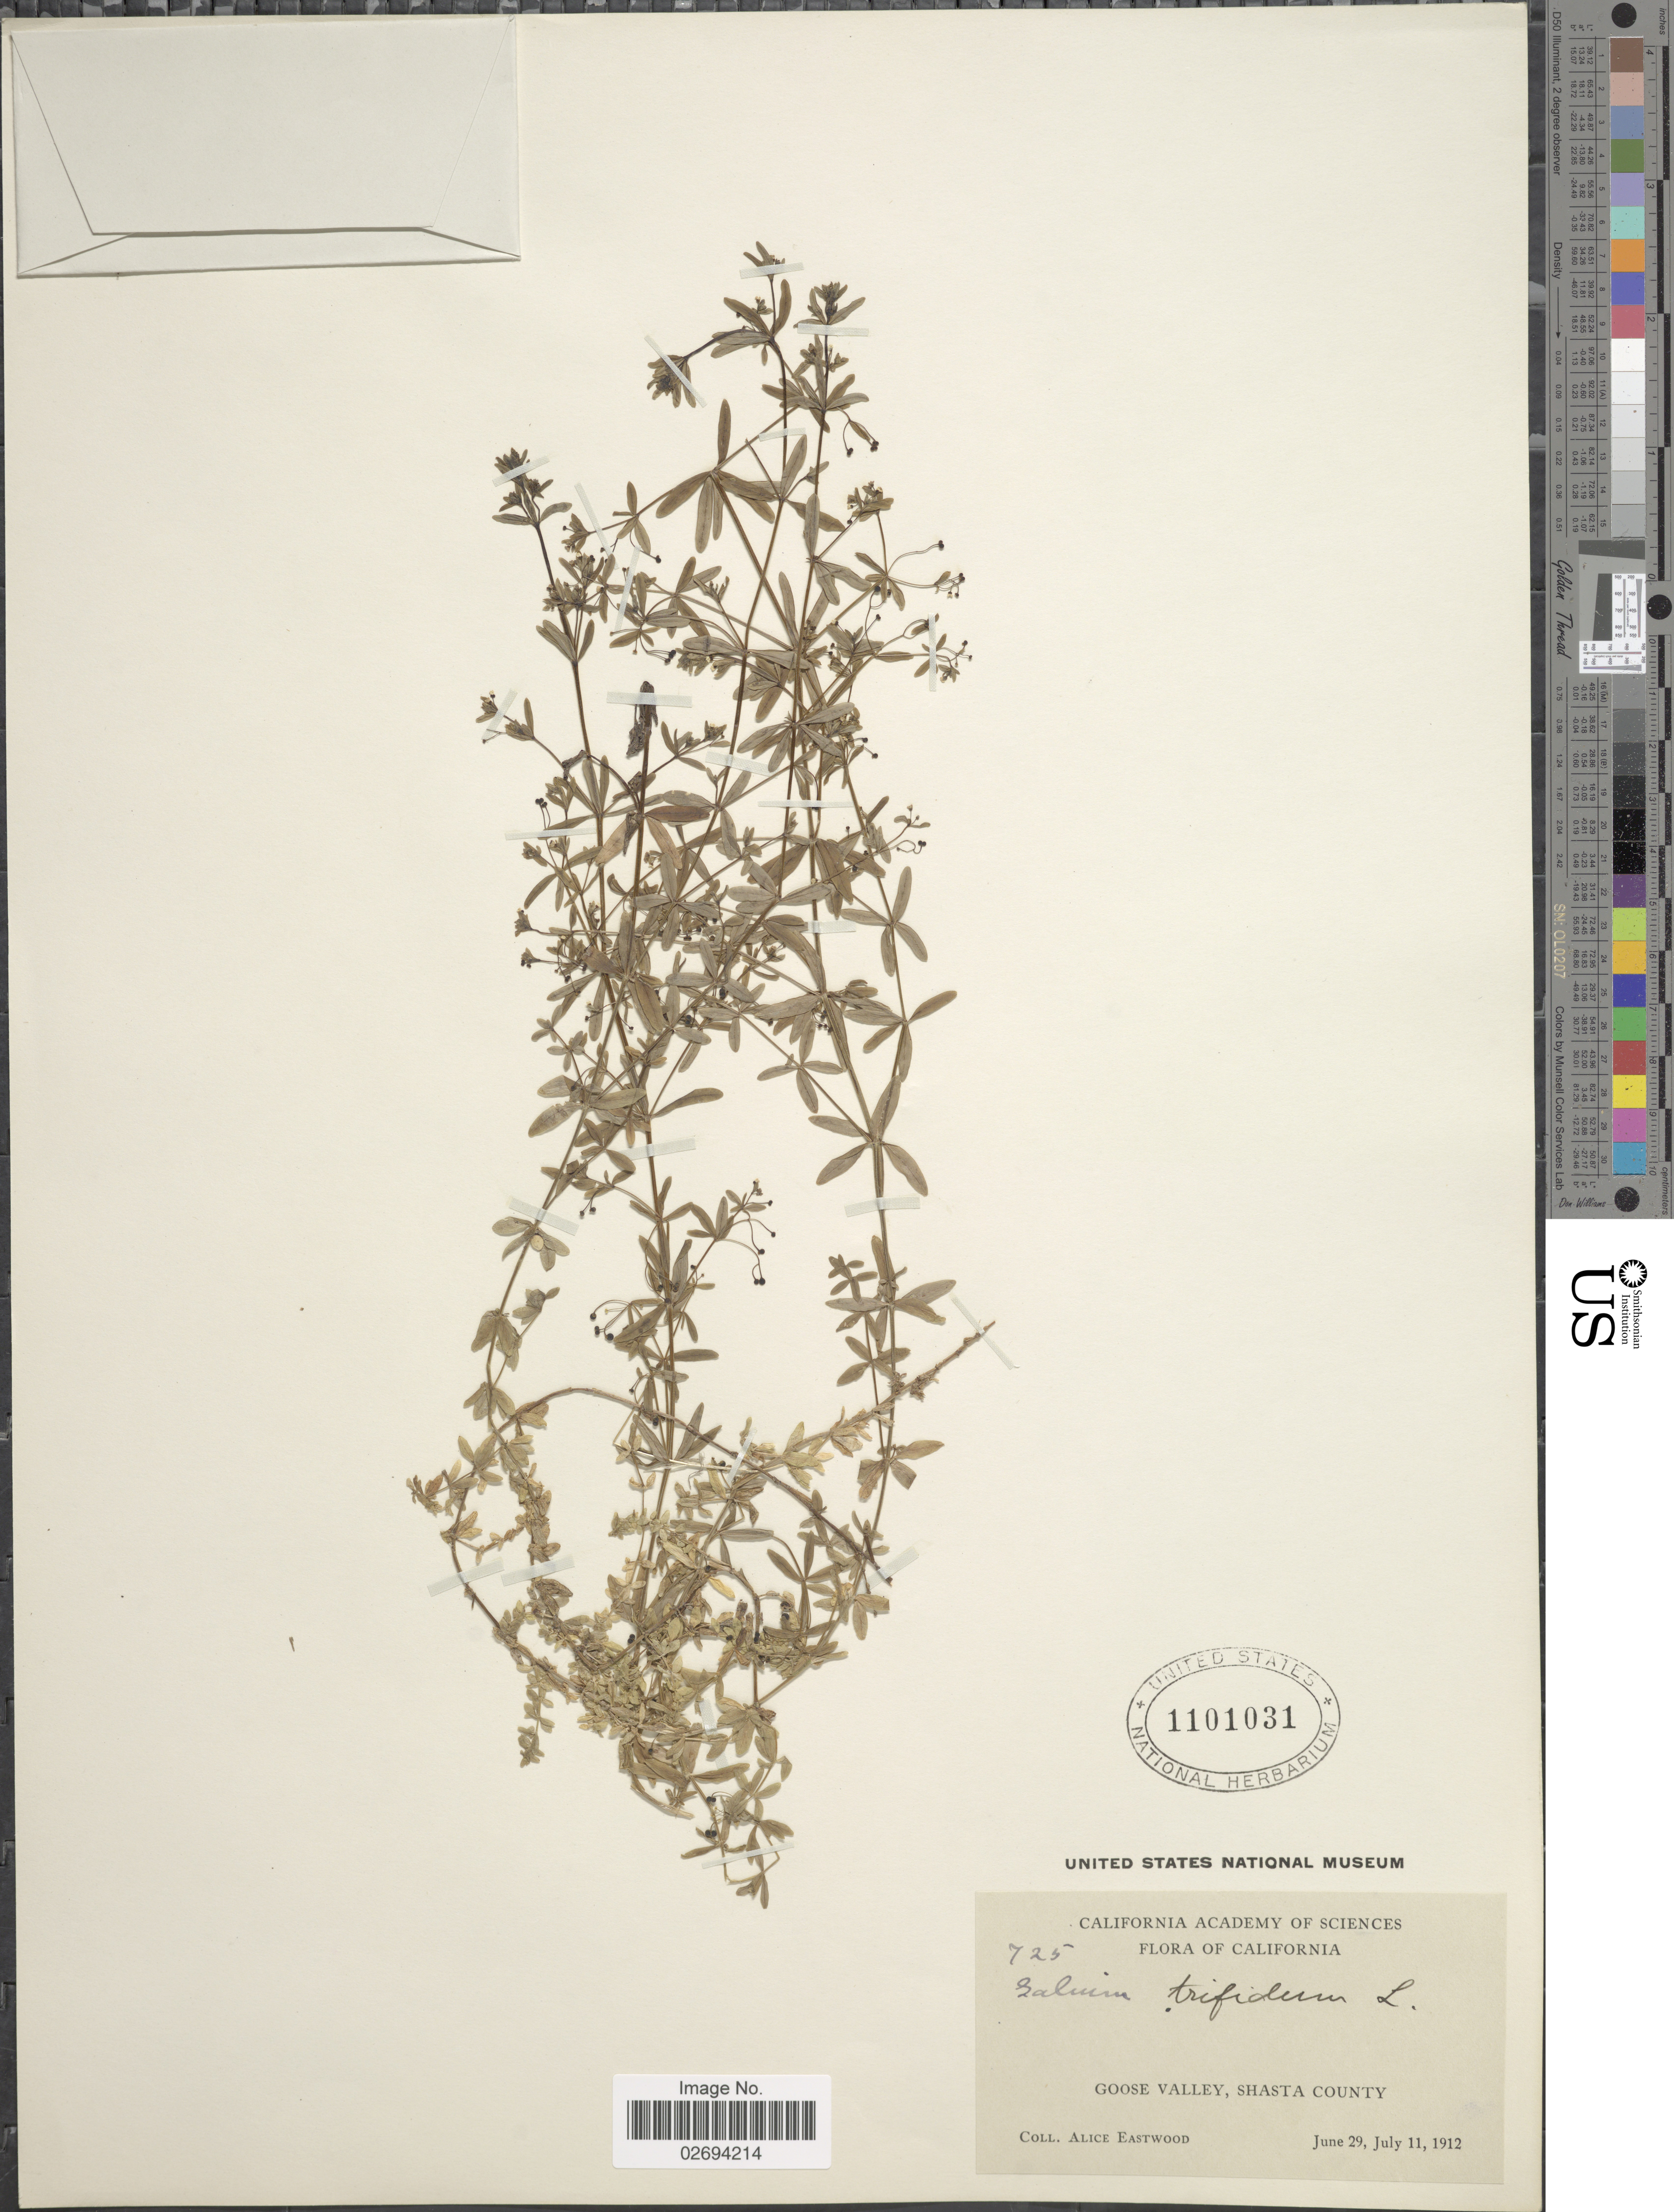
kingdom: Plantae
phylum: Tracheophyta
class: Magnoliopsida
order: Gentianales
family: Rubiaceae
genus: Galium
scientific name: Galium trifidum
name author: L.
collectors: A. Eastwood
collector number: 725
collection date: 1912-06-29/1912-07-11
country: United States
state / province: California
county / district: Shasta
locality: Goose Valley, Shasta County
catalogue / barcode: US 1101031